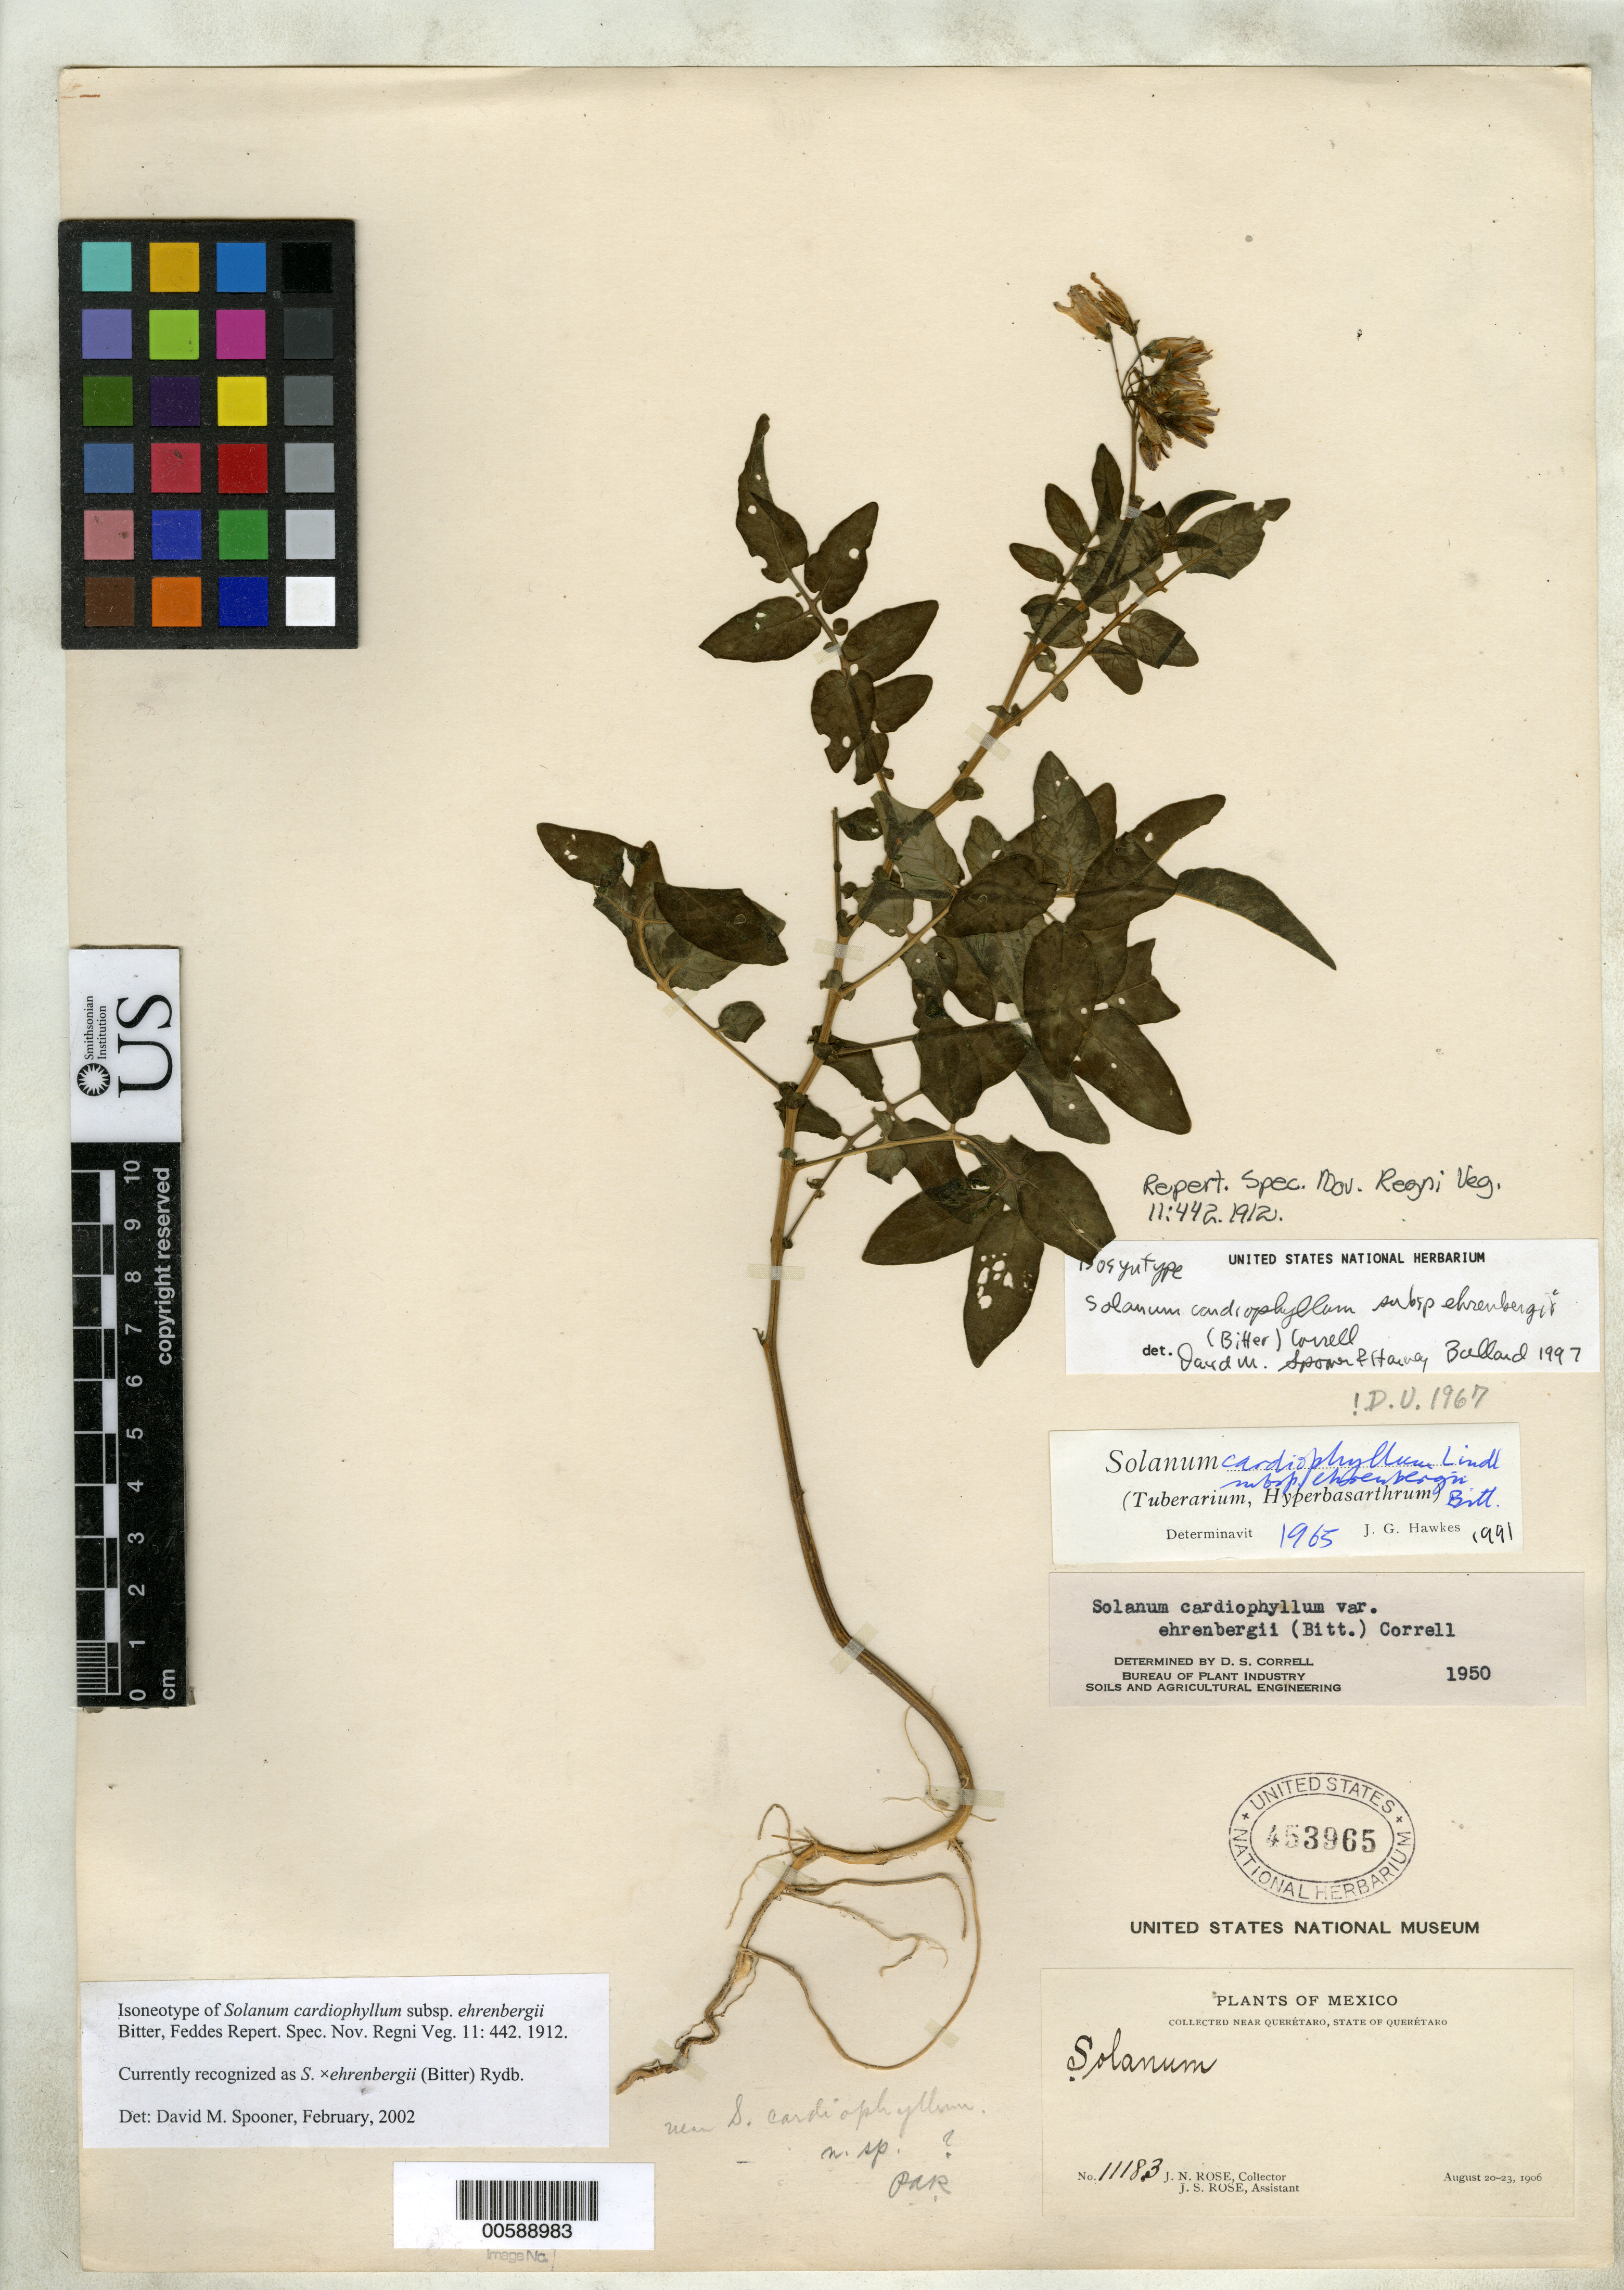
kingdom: Plantae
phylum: Tracheophyta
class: Magnoliopsida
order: Solanales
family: Solanaceae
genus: Solanum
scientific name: Solanum cardiophyllum subsp. ehrenbergii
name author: Bitter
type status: Isosyntype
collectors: J. N. Rose & J. S. Rose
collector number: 11183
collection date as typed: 20 Aug 1906 to 23 Aug 1906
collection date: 1906-08-20/1906-08-23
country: Mexico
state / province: Querétaro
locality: Near Querétaro.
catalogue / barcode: US 453965